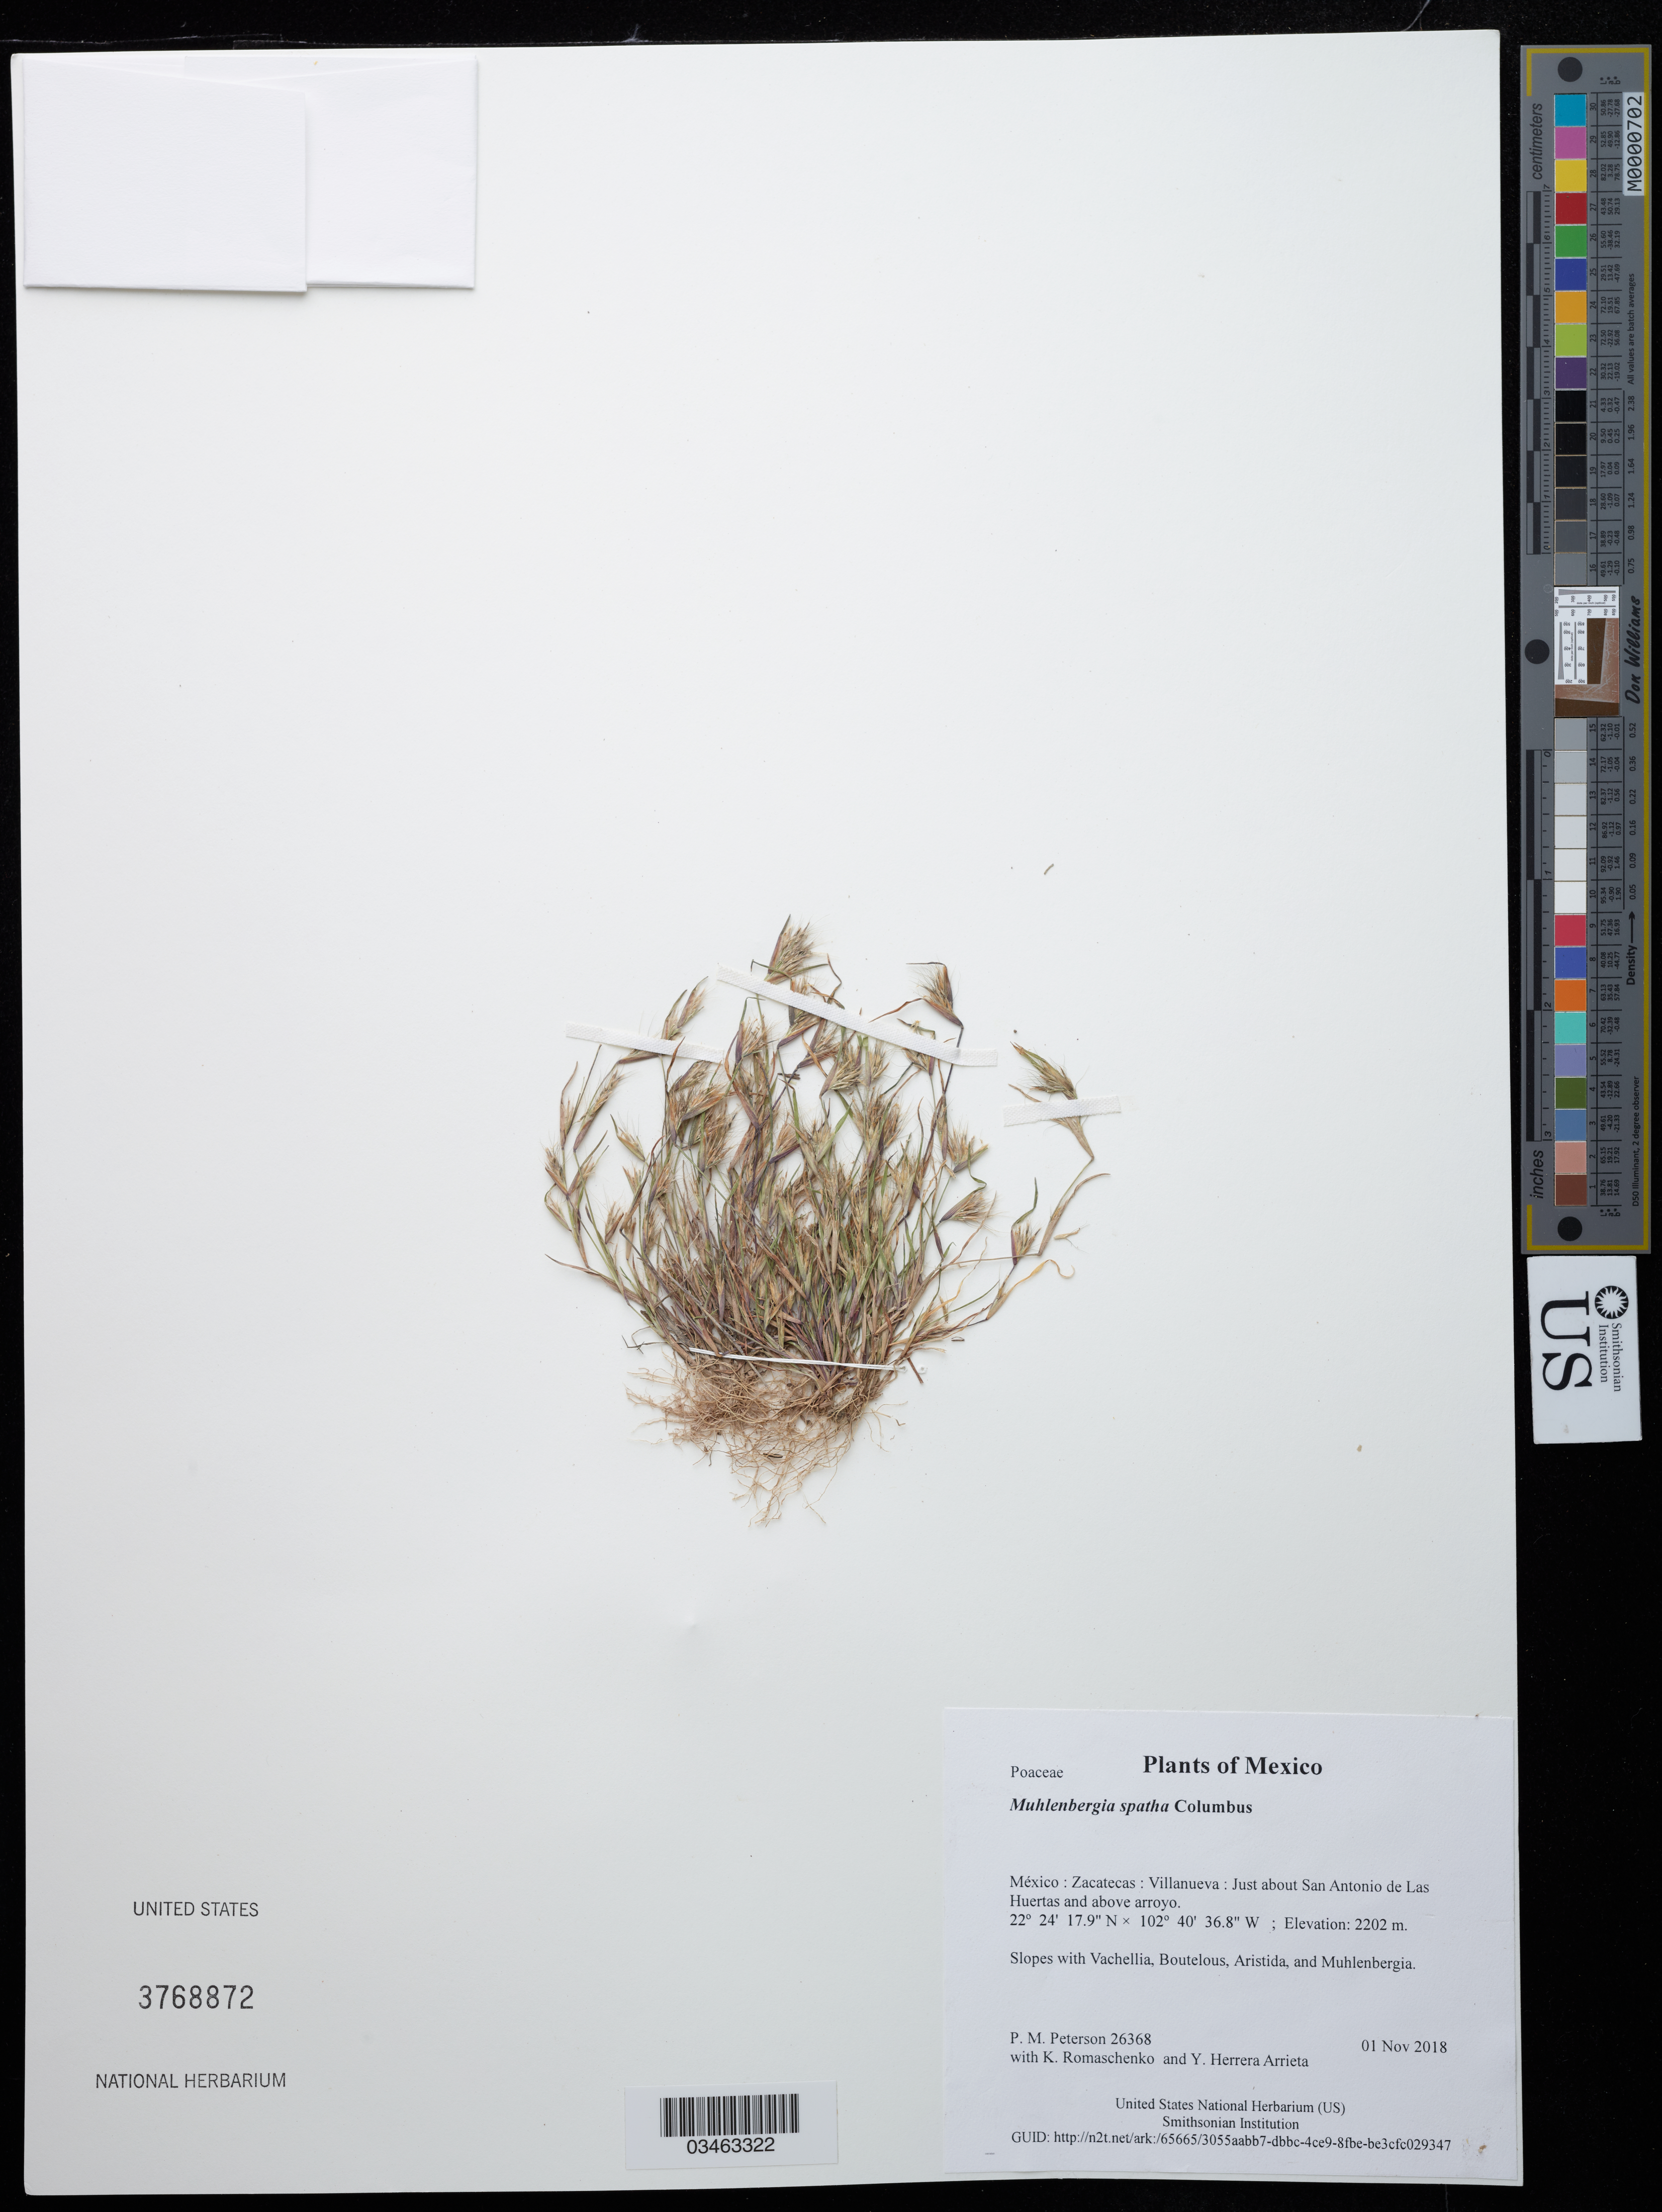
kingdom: Plantae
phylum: Tracheophyta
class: Liliopsida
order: Poales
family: Poaceae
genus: Muhlenbergia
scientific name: Muhlenbergia spatha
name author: Columbus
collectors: P. M. Peterson, K. Romaschenko & Y. Herrera Arrieta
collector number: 26368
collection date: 2018-11-01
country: México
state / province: Zacatecas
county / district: Villanueva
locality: Just about San Antonio de Las Huertas and above arroyo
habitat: Slopes with Vachellia, Boutelous, Aristida, and Muhlenbergia.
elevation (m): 2202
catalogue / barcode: US 3768872